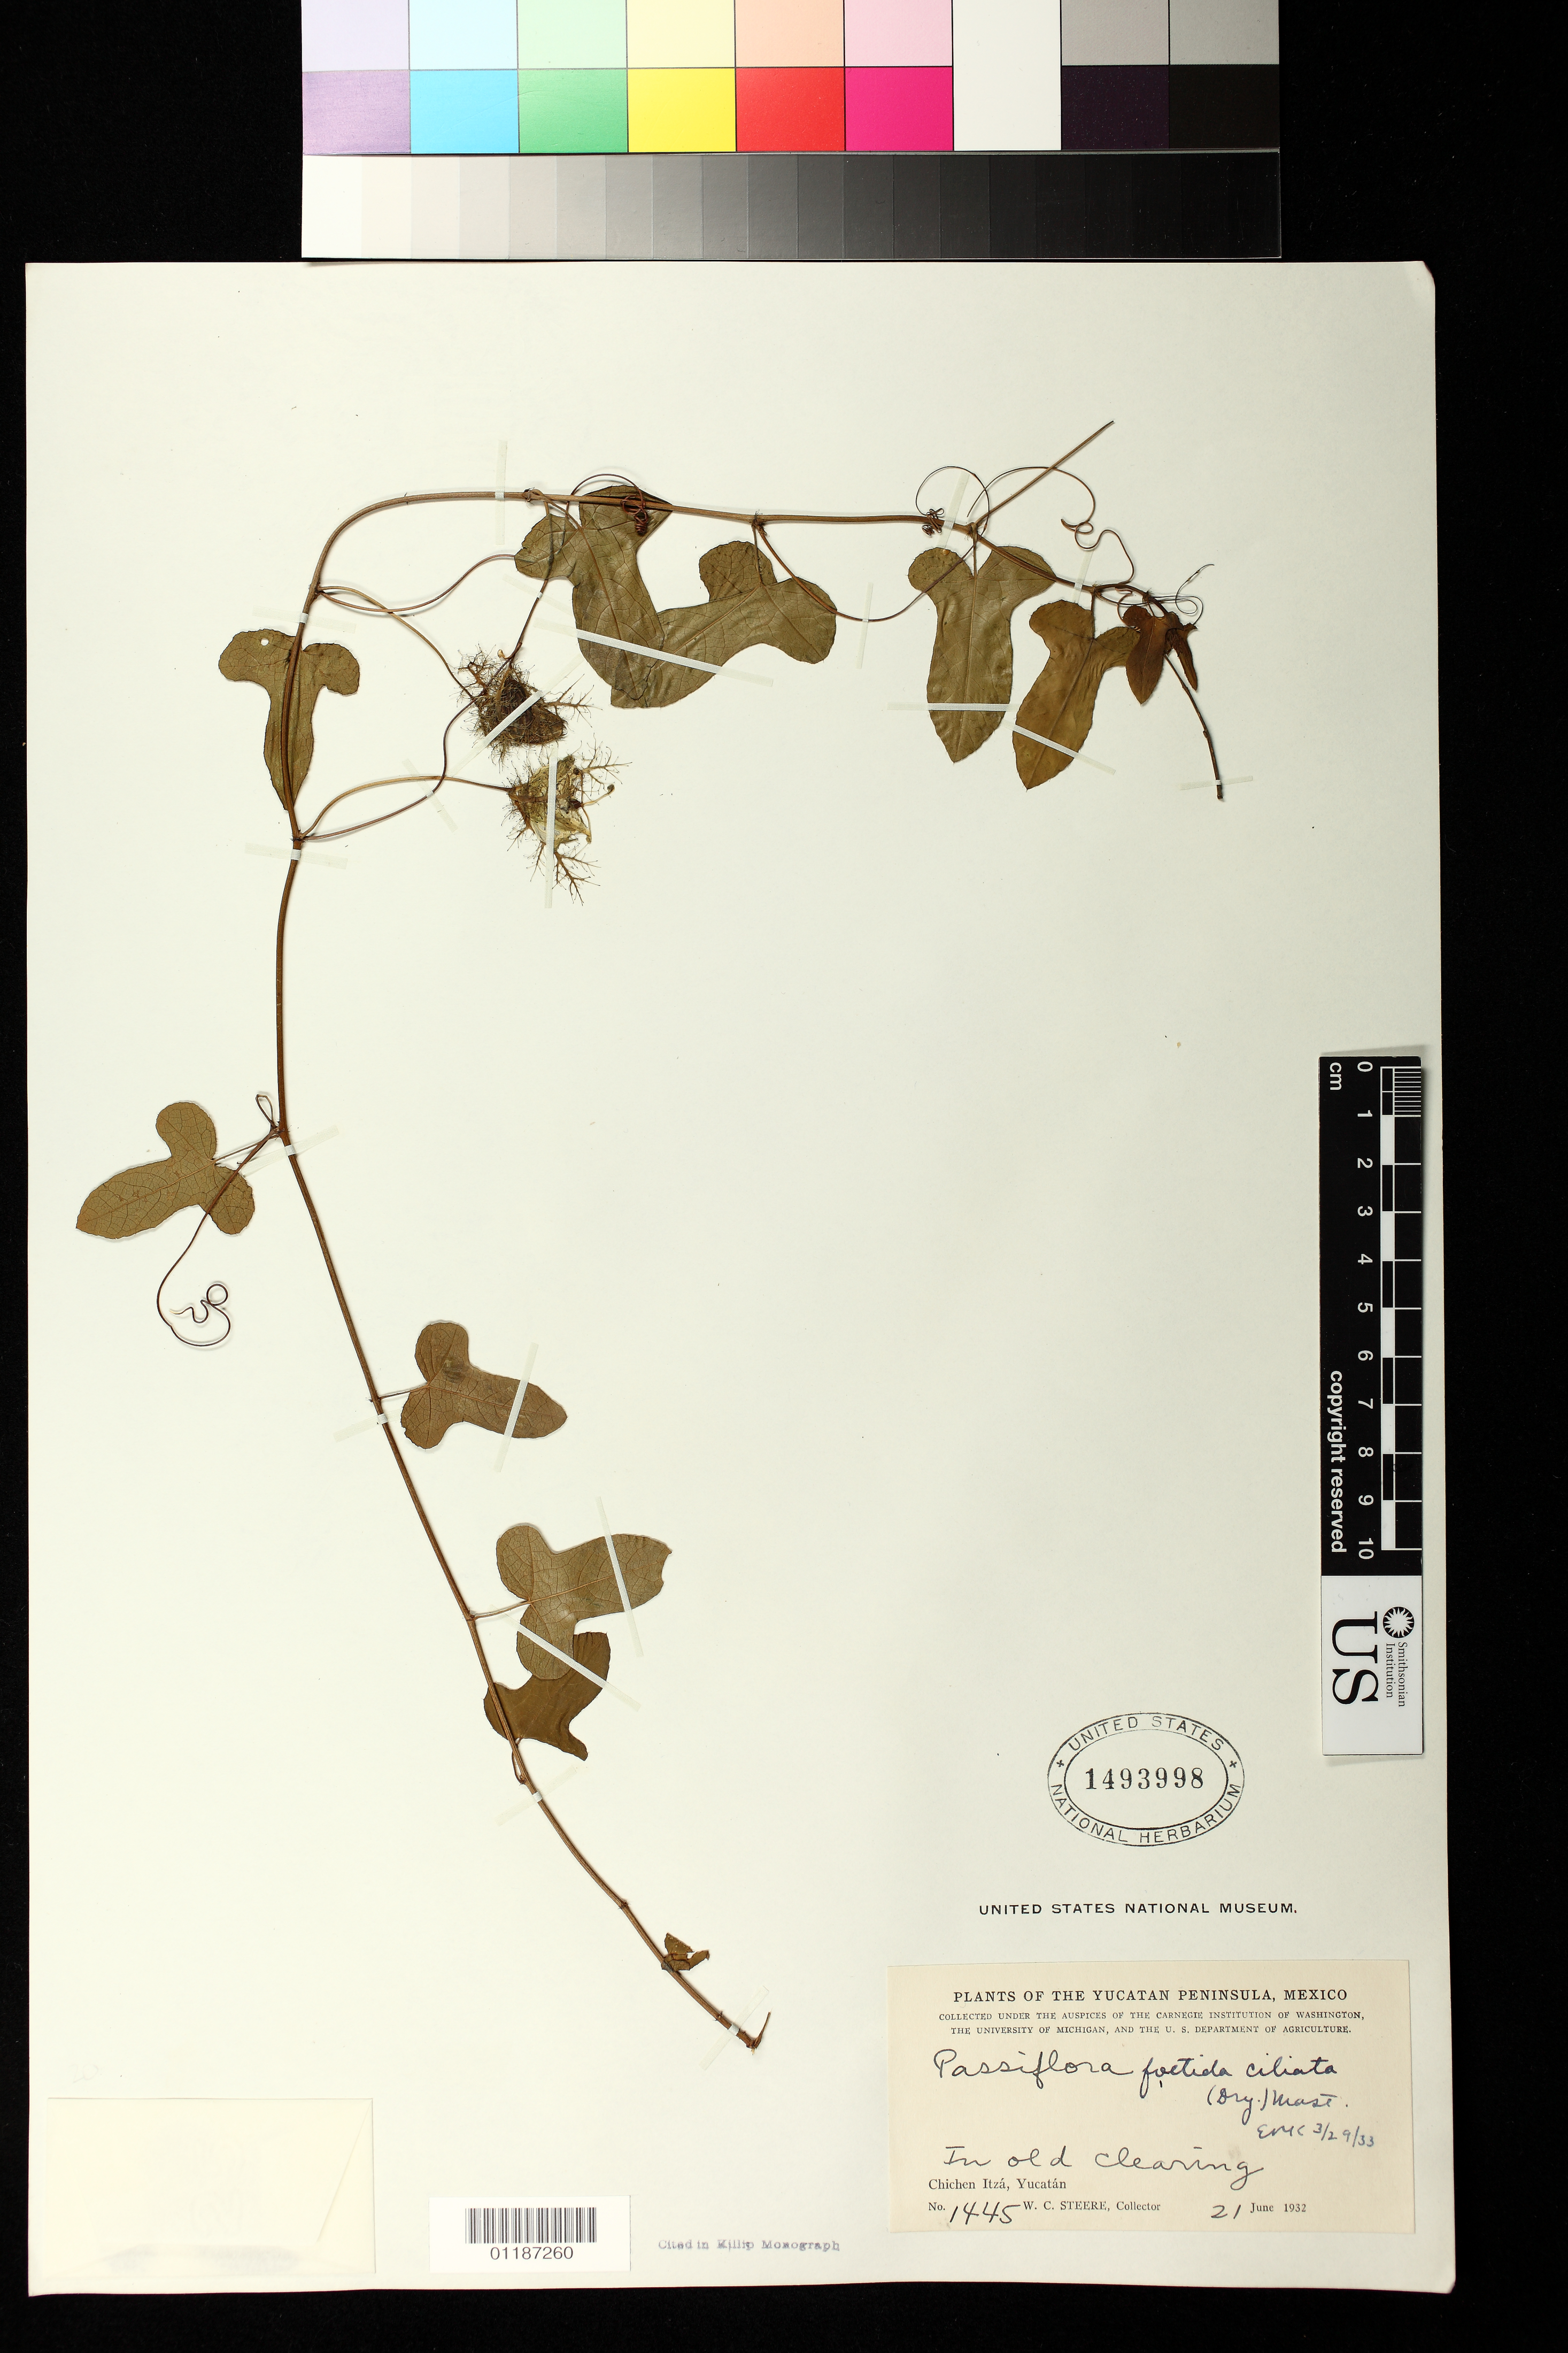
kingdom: Plantae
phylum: Tracheophyta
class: Magnoliopsida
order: Malpighiales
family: Passifloraceae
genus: Passiflora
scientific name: Passiflora ciliata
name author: Aiton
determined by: Svoboda, Harlan T., (NA), US Department of Agriculture (UNITED STATES)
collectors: W. C. Steere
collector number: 1445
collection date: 1932-06-21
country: Mexico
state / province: Yucatán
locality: Chichen Itza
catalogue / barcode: US 1493998